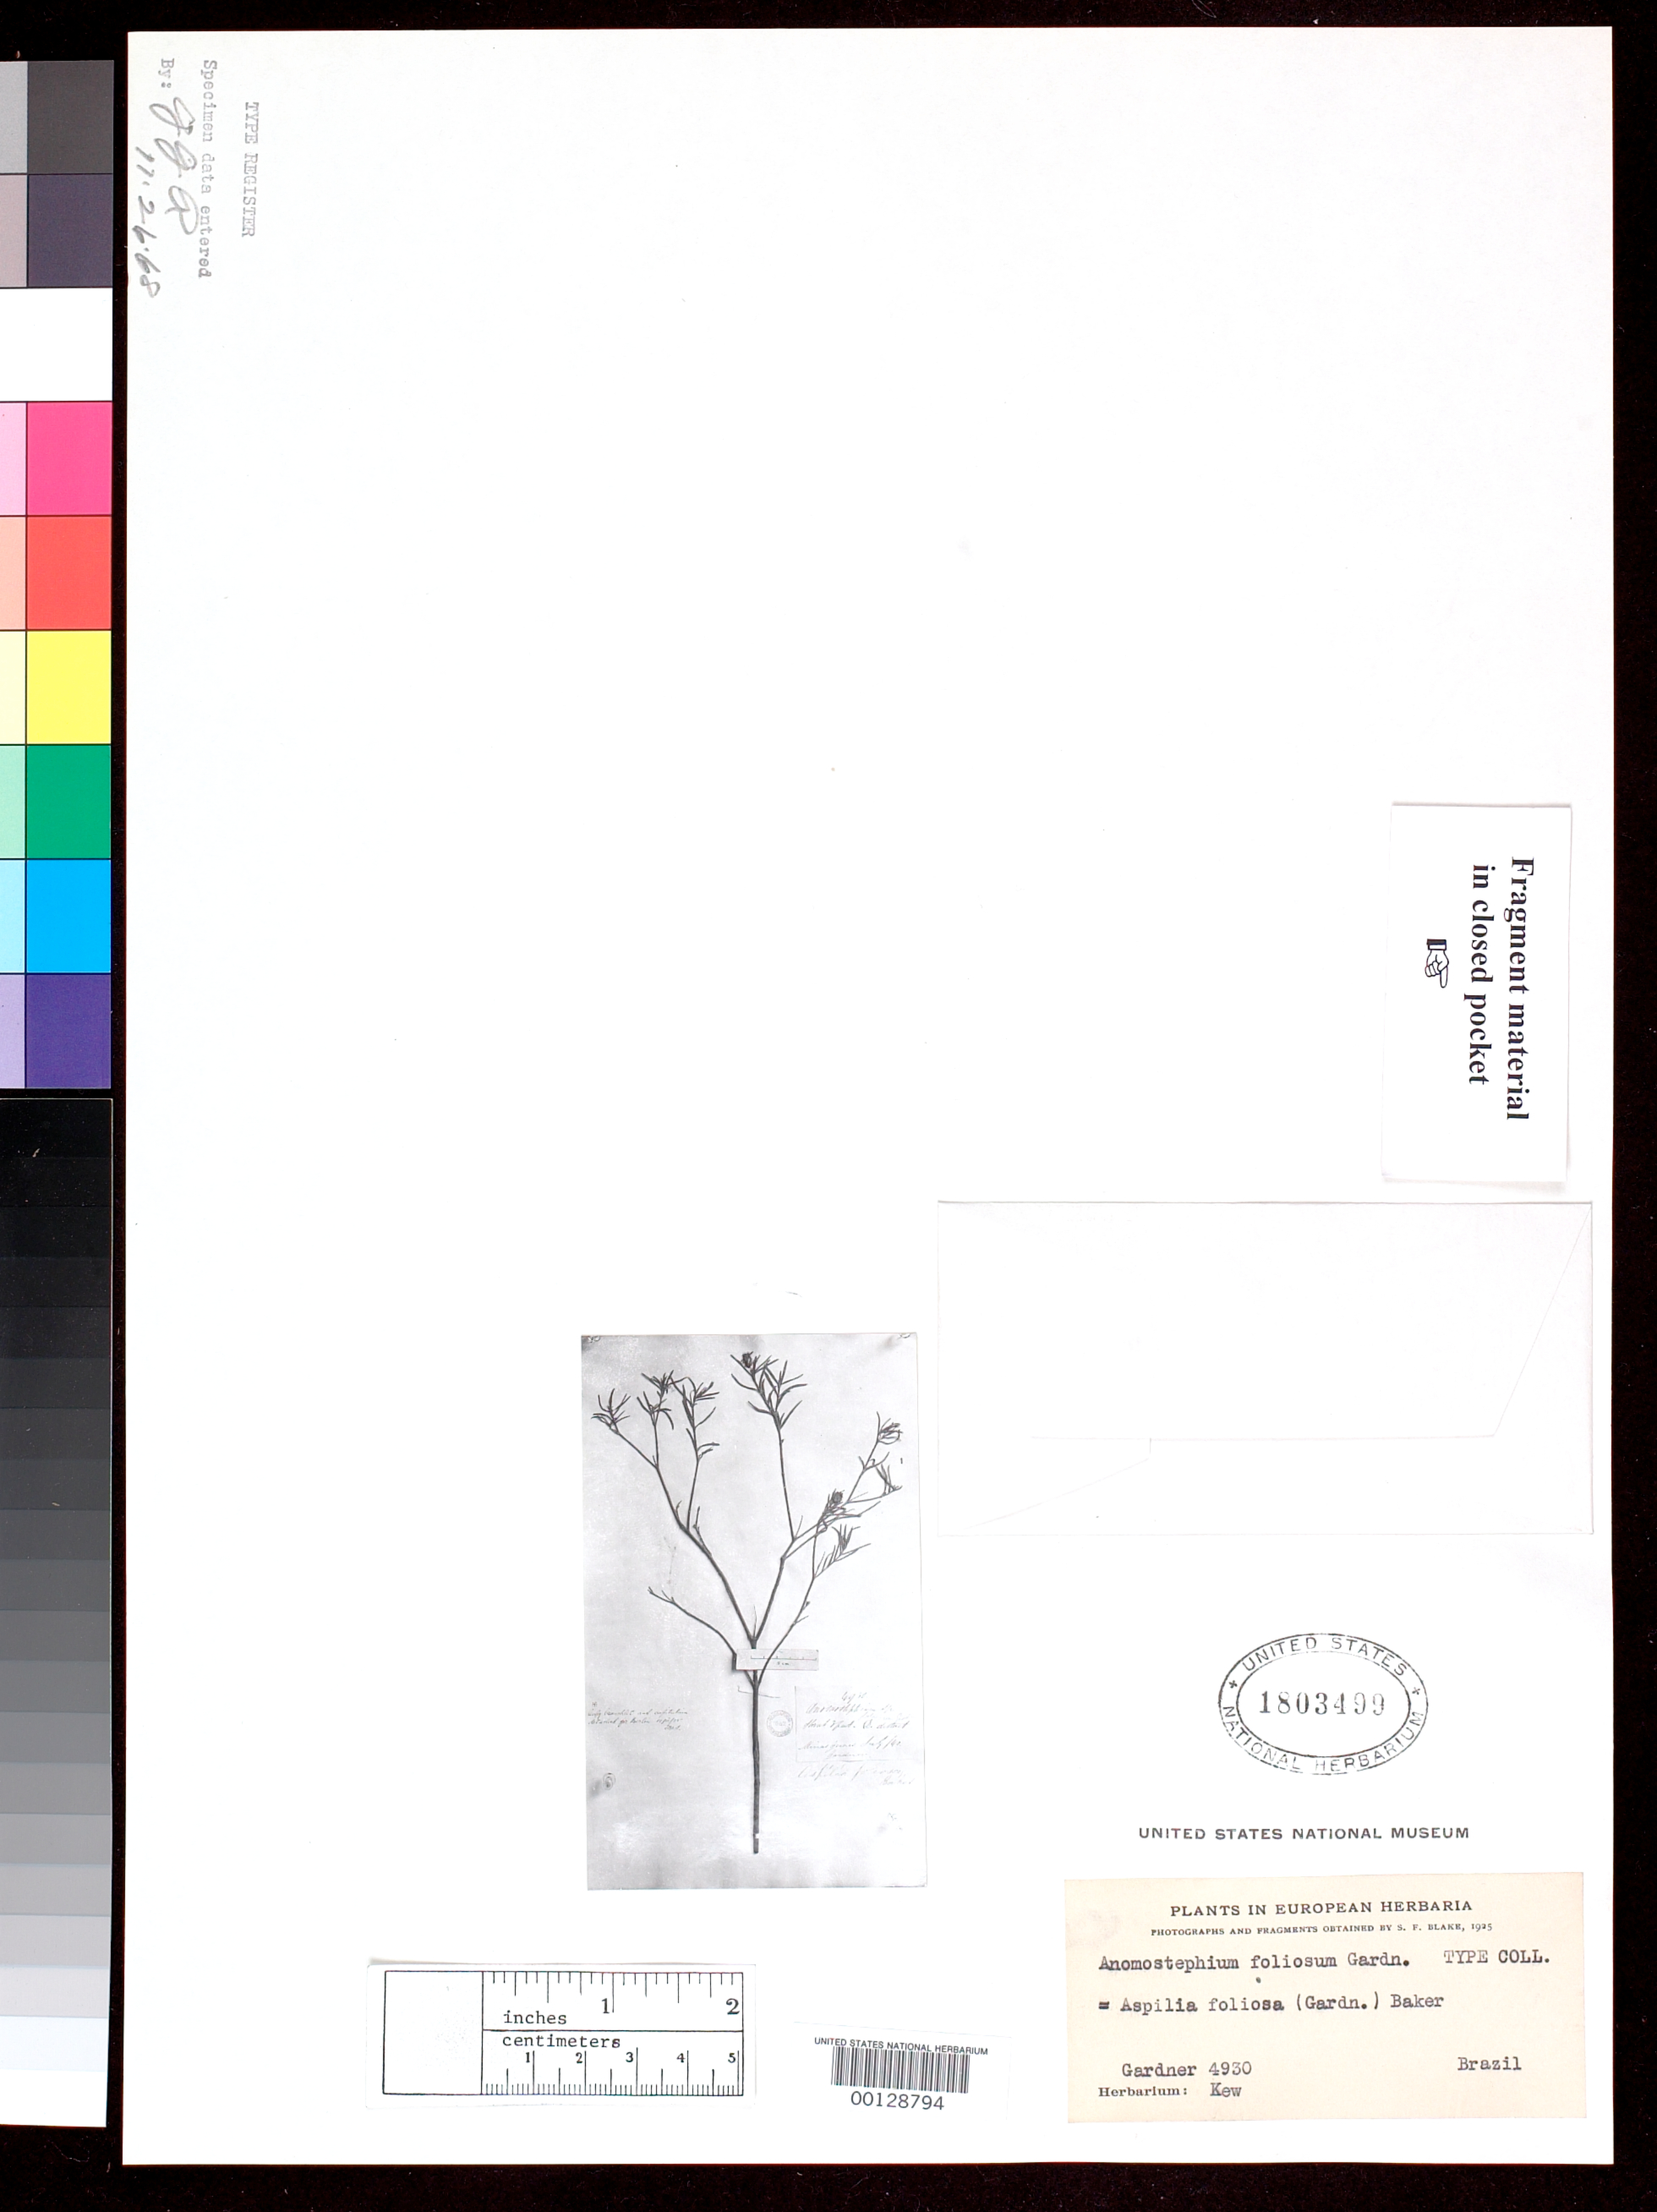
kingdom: Plantae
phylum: Tracheophyta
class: Magnoliopsida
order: Asterales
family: Asteraceae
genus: Anomostephium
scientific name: Anomostephium foliosum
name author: Gardner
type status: Isotype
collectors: G. Gardner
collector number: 4930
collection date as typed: Jul 1840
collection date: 1840-07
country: Brazil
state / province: Minas Gerais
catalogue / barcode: US 1803499